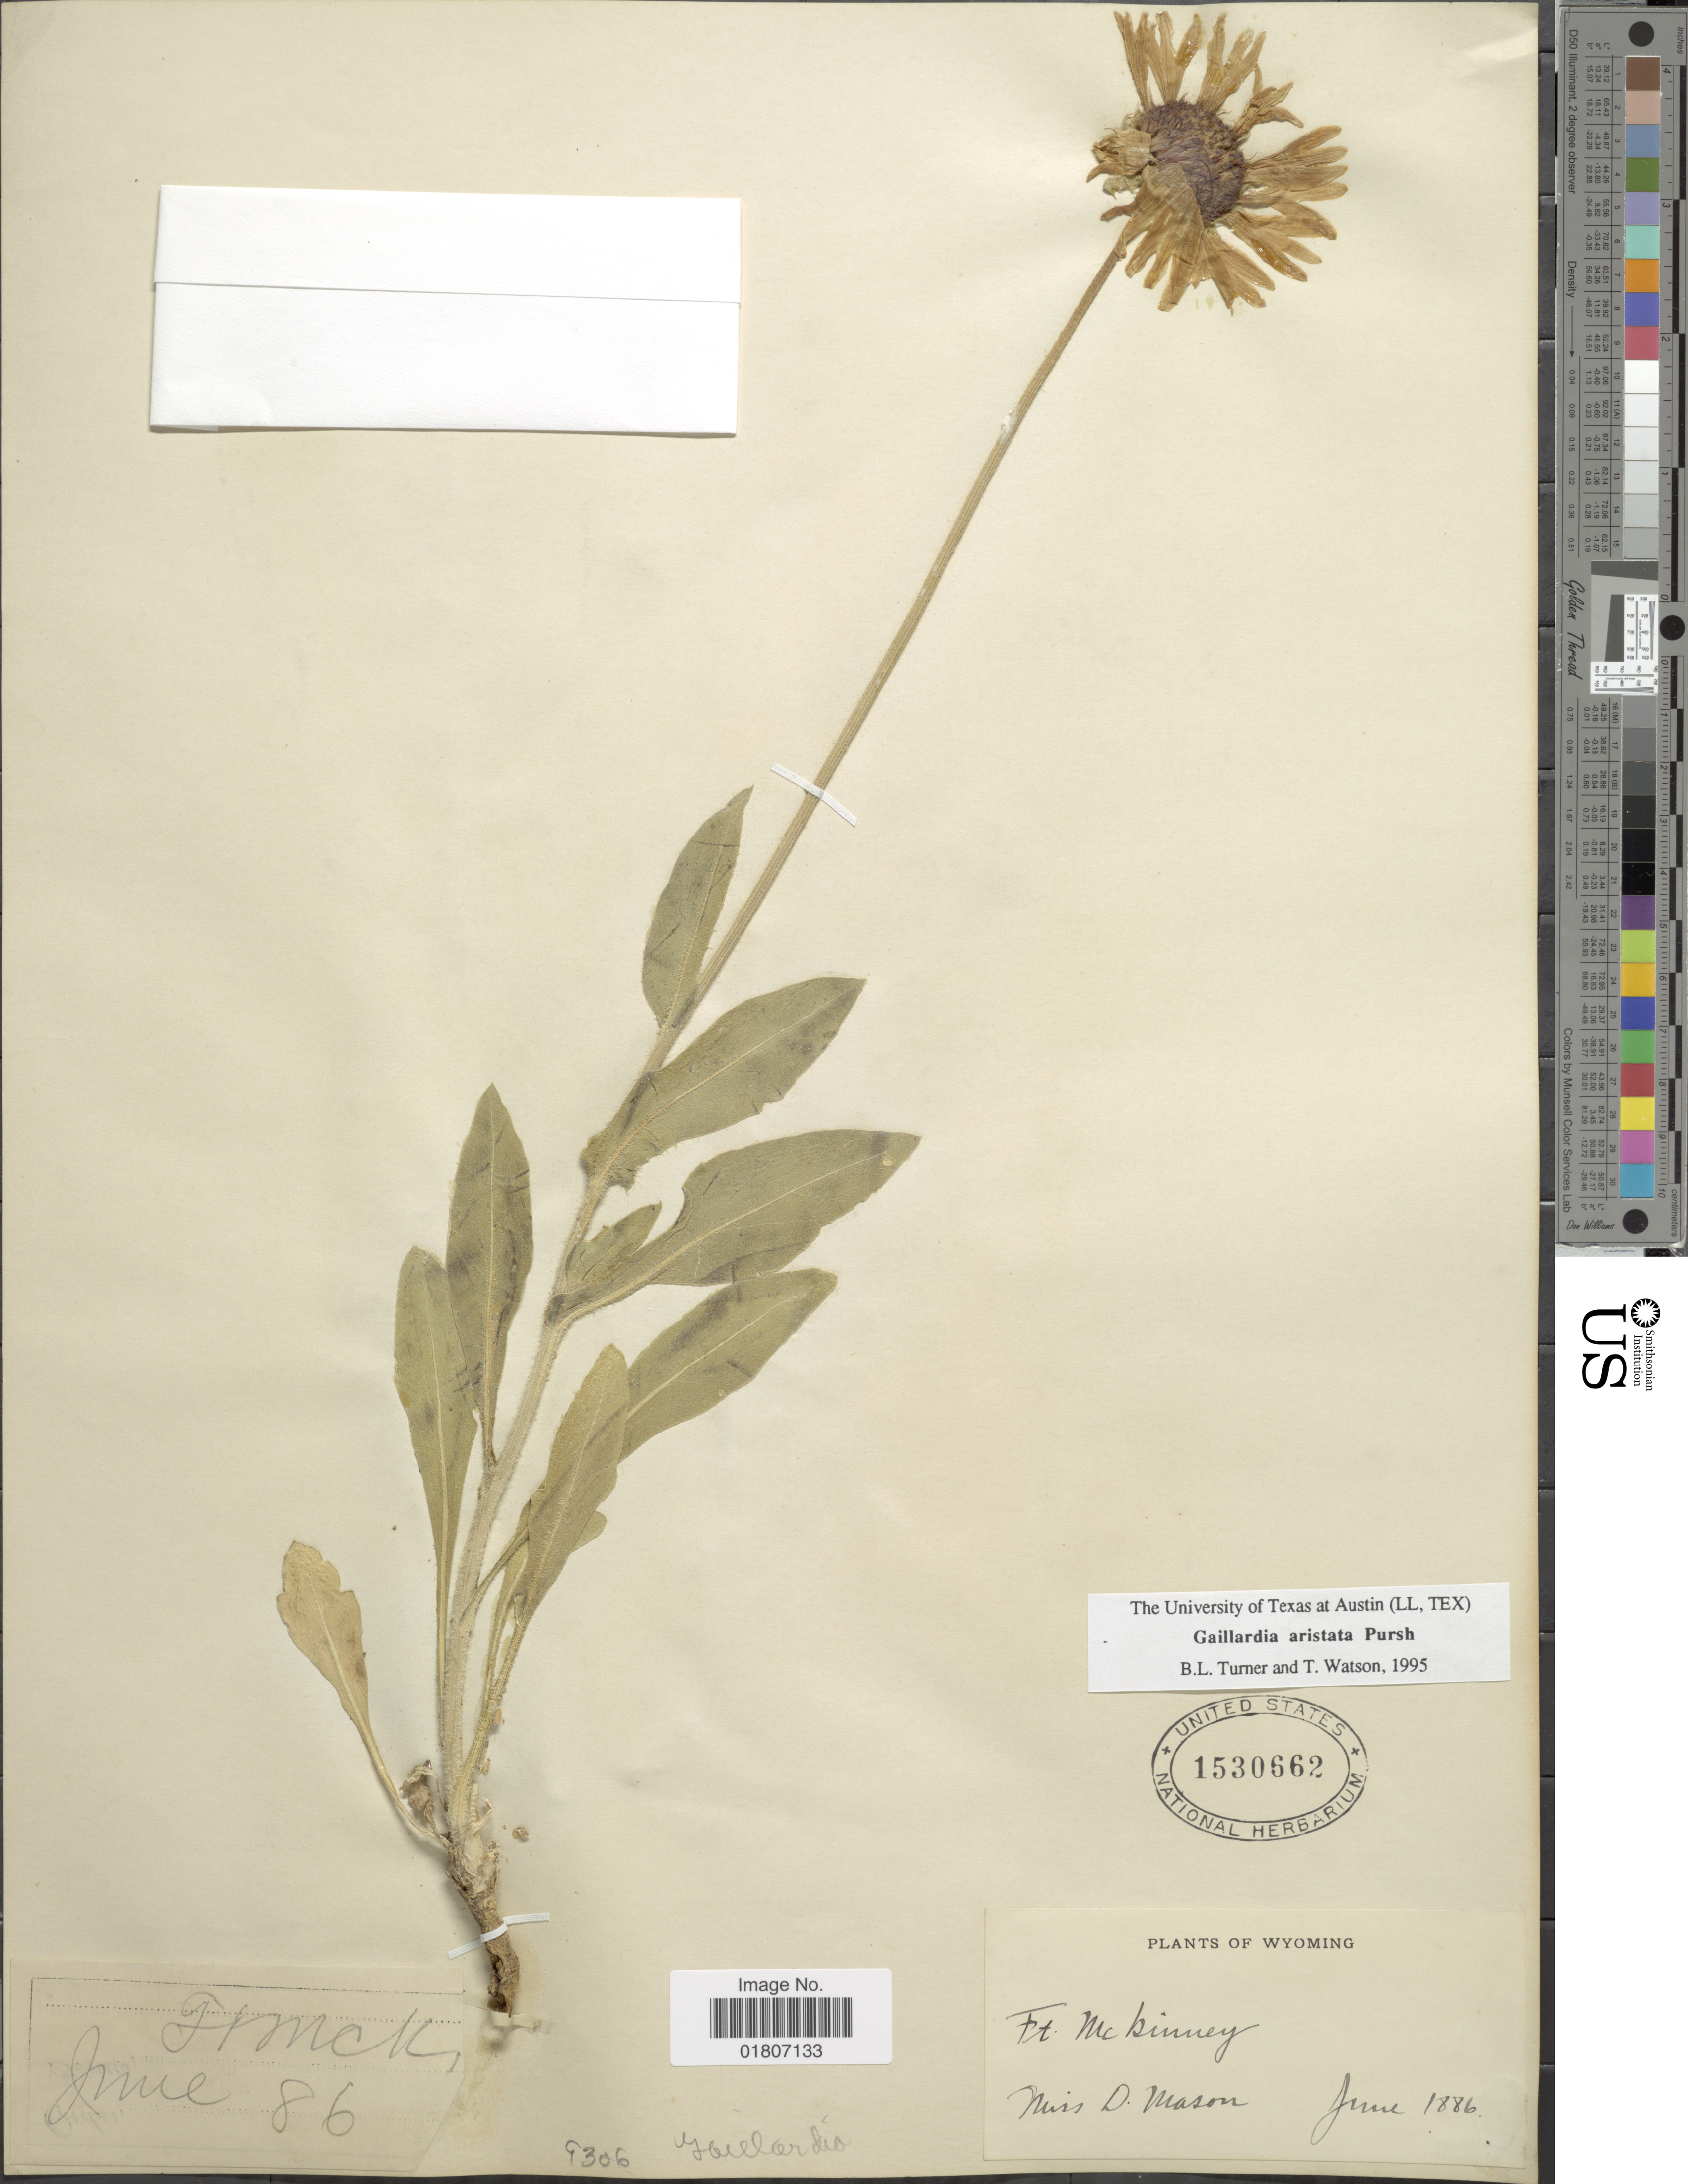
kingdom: Plantae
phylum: Tracheophyta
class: Magnoliopsida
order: Asterales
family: Asteraceae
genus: Gaillardia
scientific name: Gaillardia aristata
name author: Pursh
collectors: D. Mason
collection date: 1886-06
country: United States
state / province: Wyoming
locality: Ft. McKinney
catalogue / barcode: US 1530662